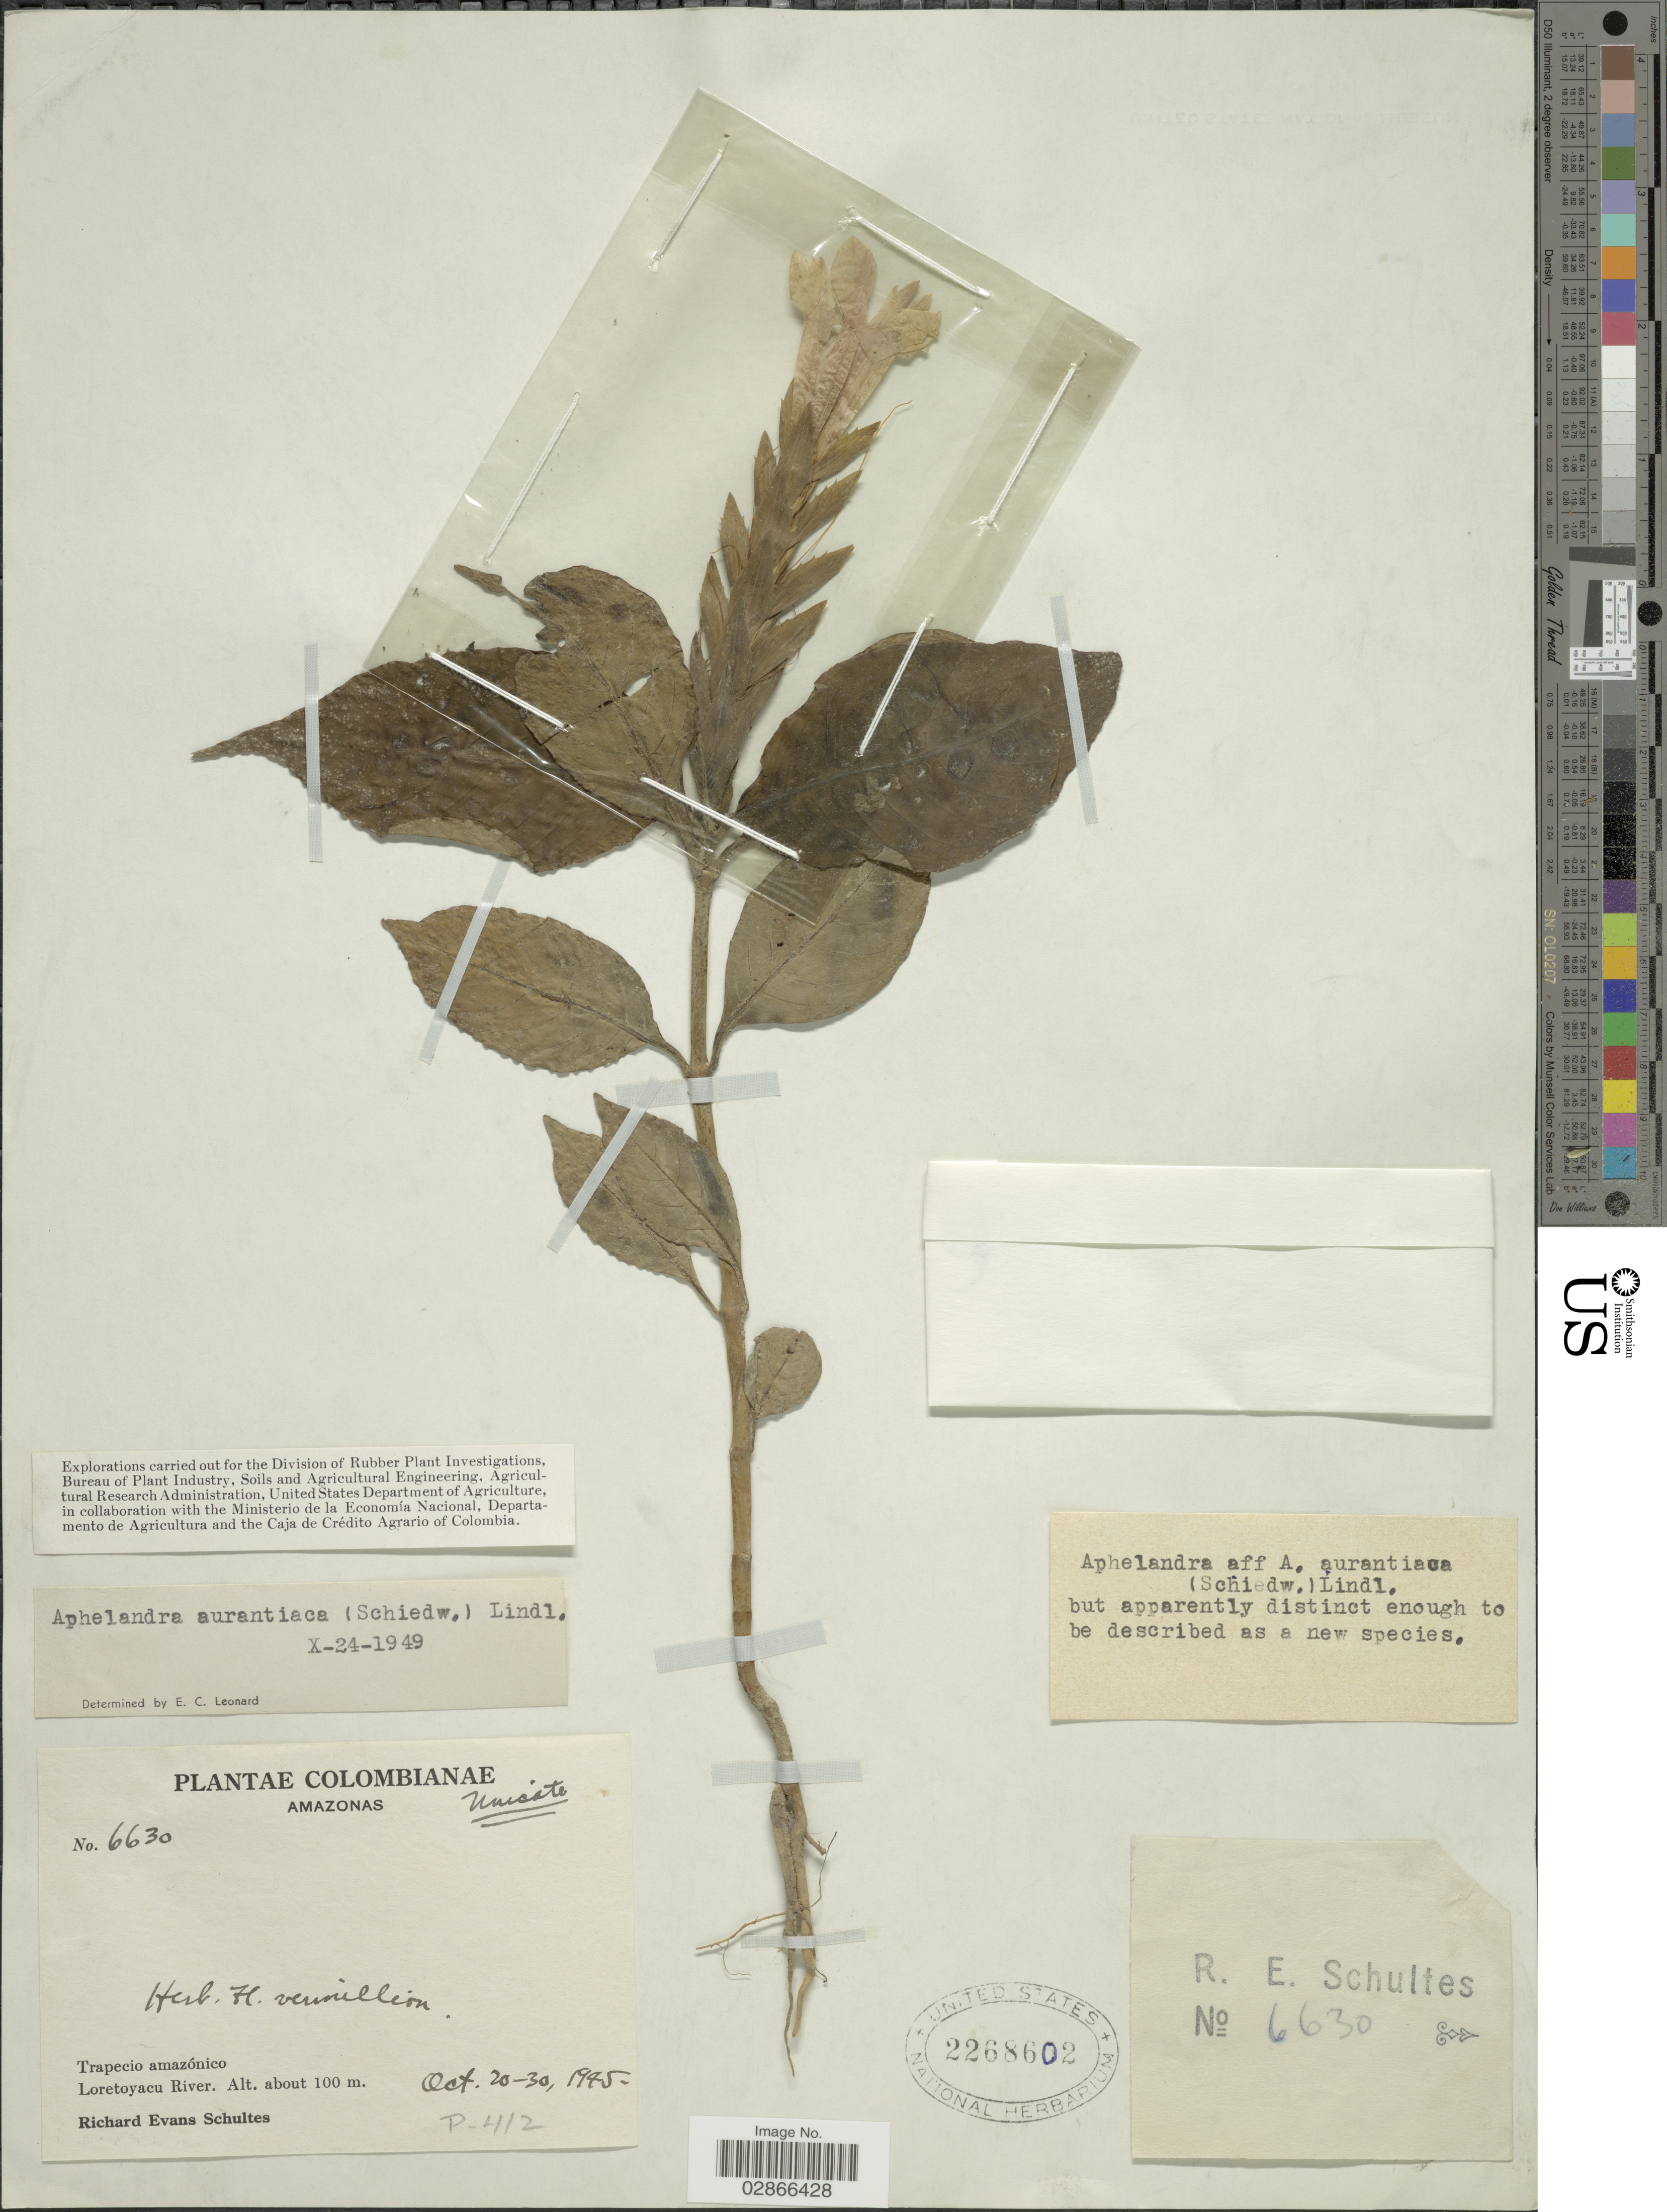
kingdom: Plantae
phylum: Tracheophyta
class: Magnoliopsida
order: Lamiales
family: Acanthaceae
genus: Aphelandra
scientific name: Aphelandra aurantiaca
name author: (Scheidw.) Lindl.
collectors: R. E. Schultes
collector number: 6630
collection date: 1945-10-20/1945-10-30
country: Colombia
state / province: Amazônas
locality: Trapecio amazónico. Loretoyacu River.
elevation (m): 100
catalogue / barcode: US 2268602